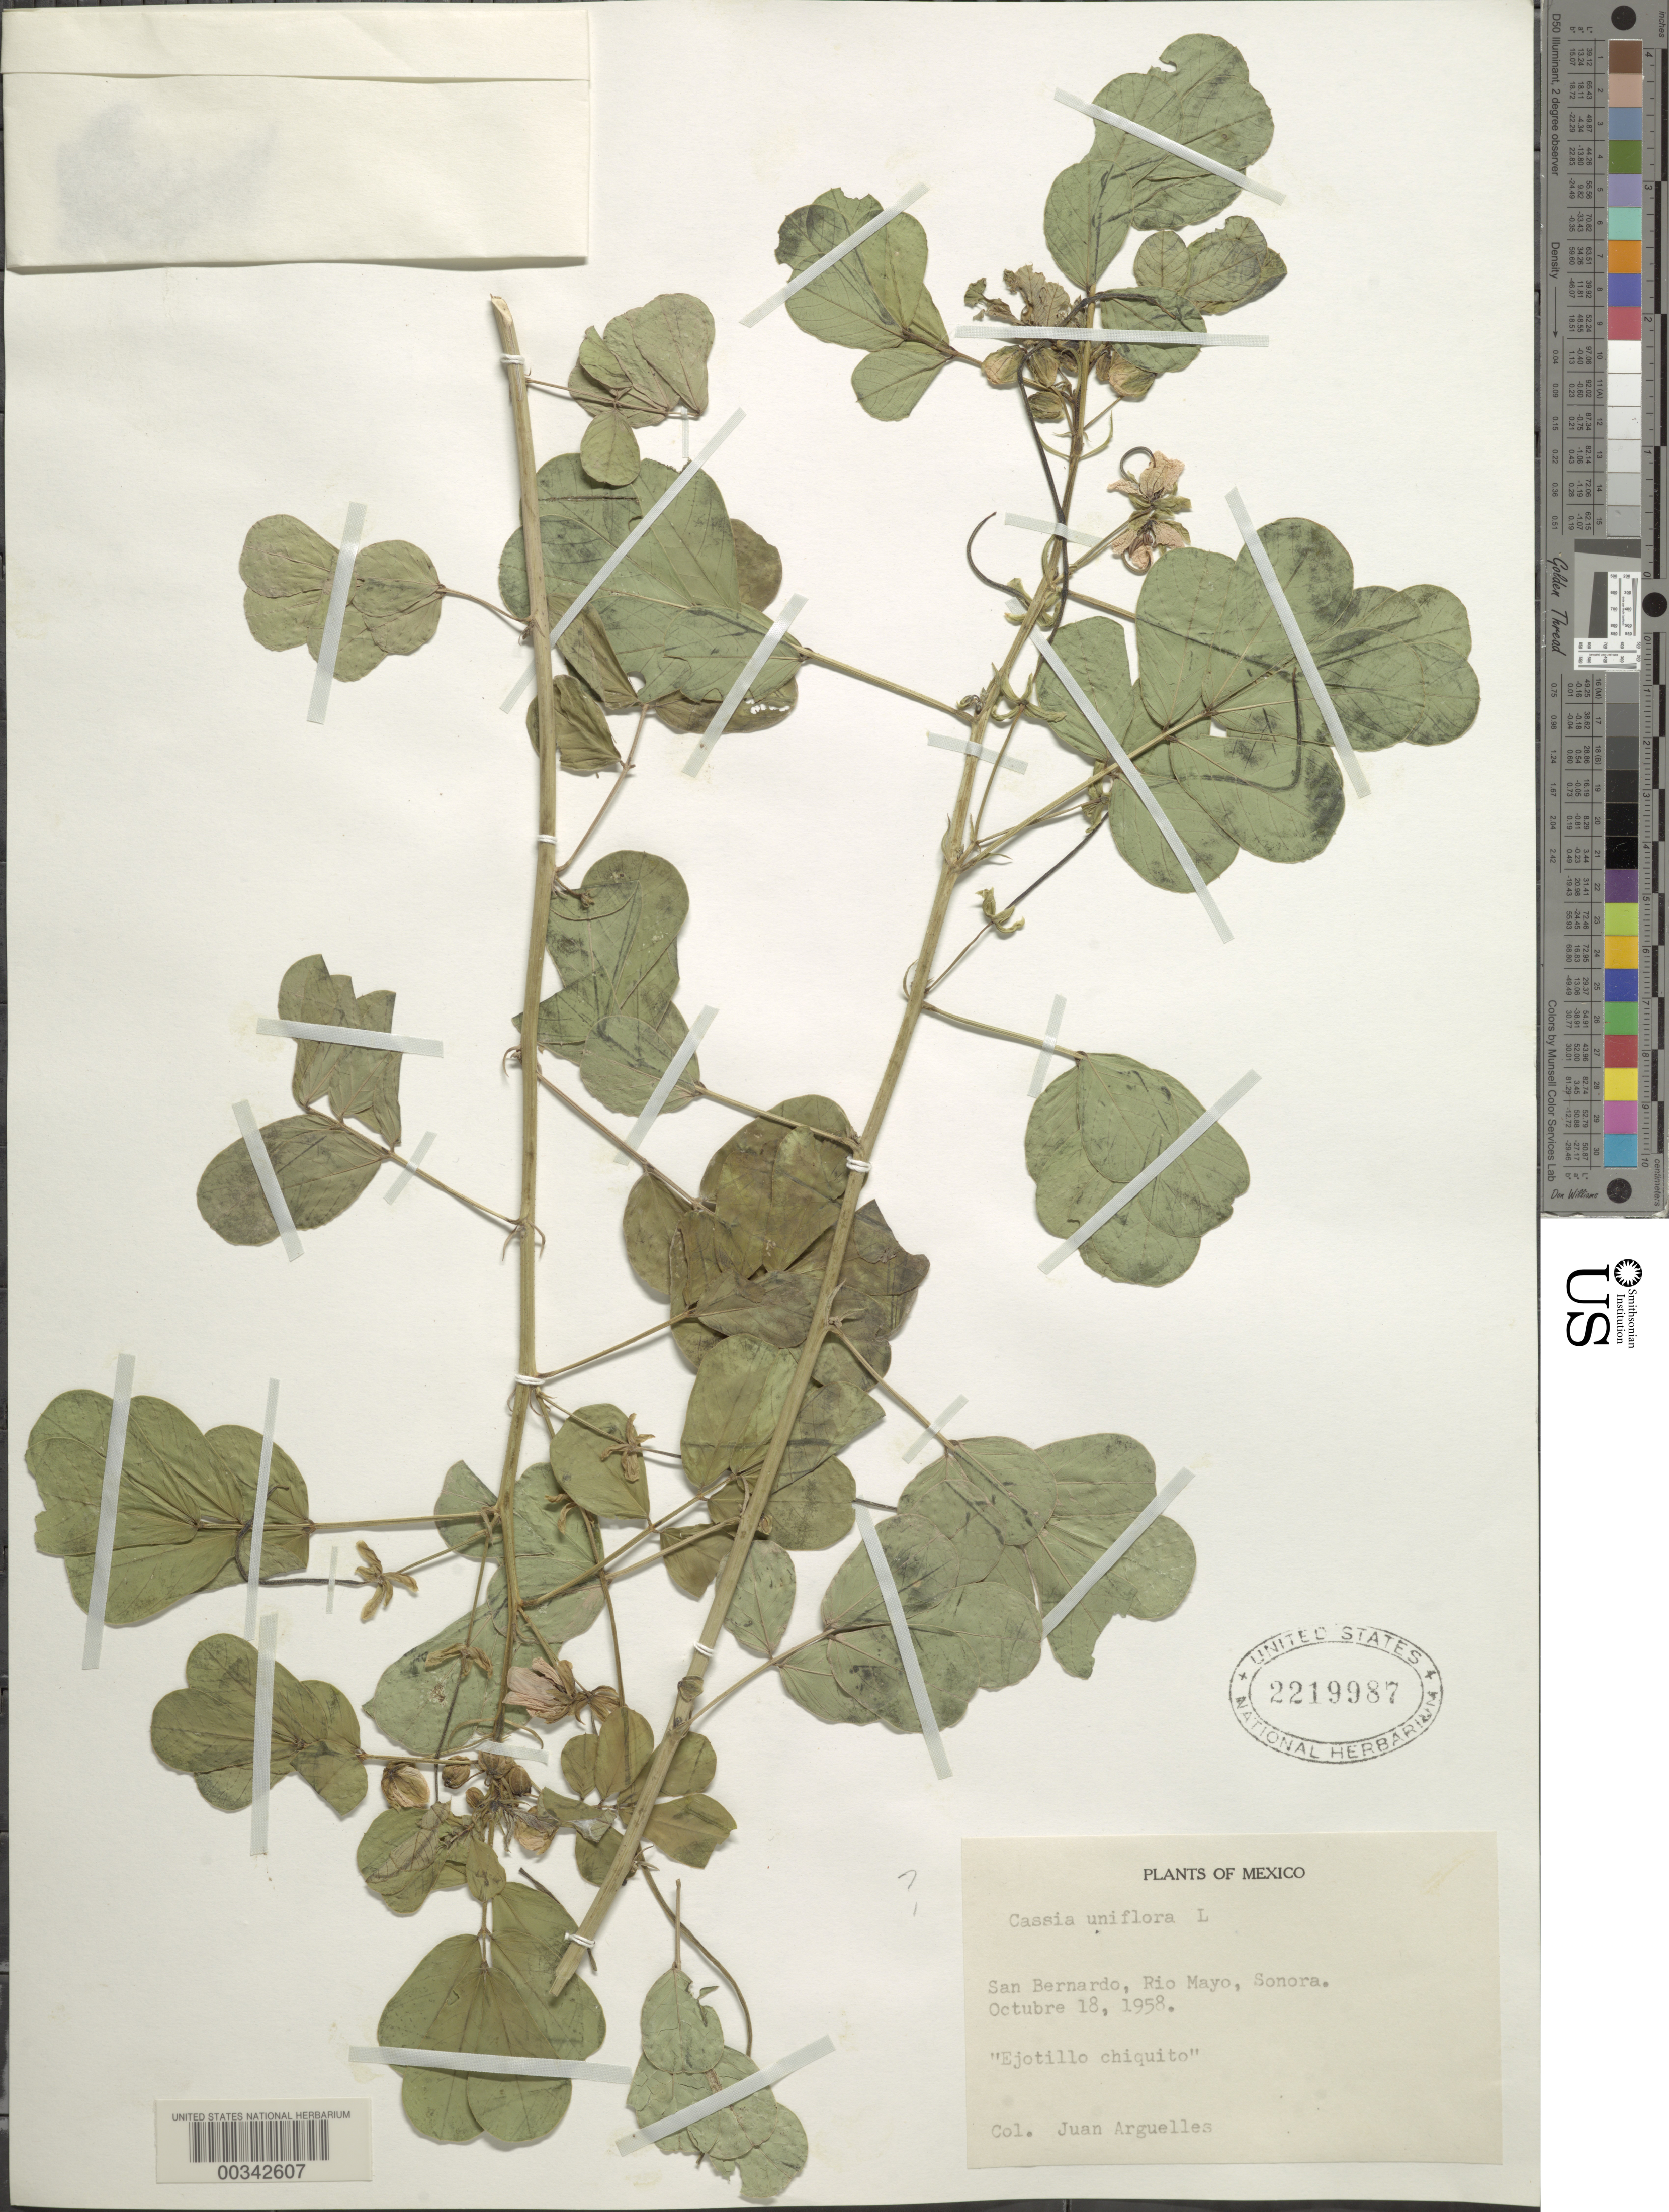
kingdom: Plantae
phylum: Tracheophyta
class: Magnoliopsida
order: Fabales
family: Fabaceae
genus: Senna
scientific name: Senna uniflora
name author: (Mill.) H.S. Irwin & Barneby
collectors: J. Arguelles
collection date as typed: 18 Oct 1958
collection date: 1958-10-18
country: Mexico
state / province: Sonora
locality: San bernardo, Rio Mayo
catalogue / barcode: US 2219987